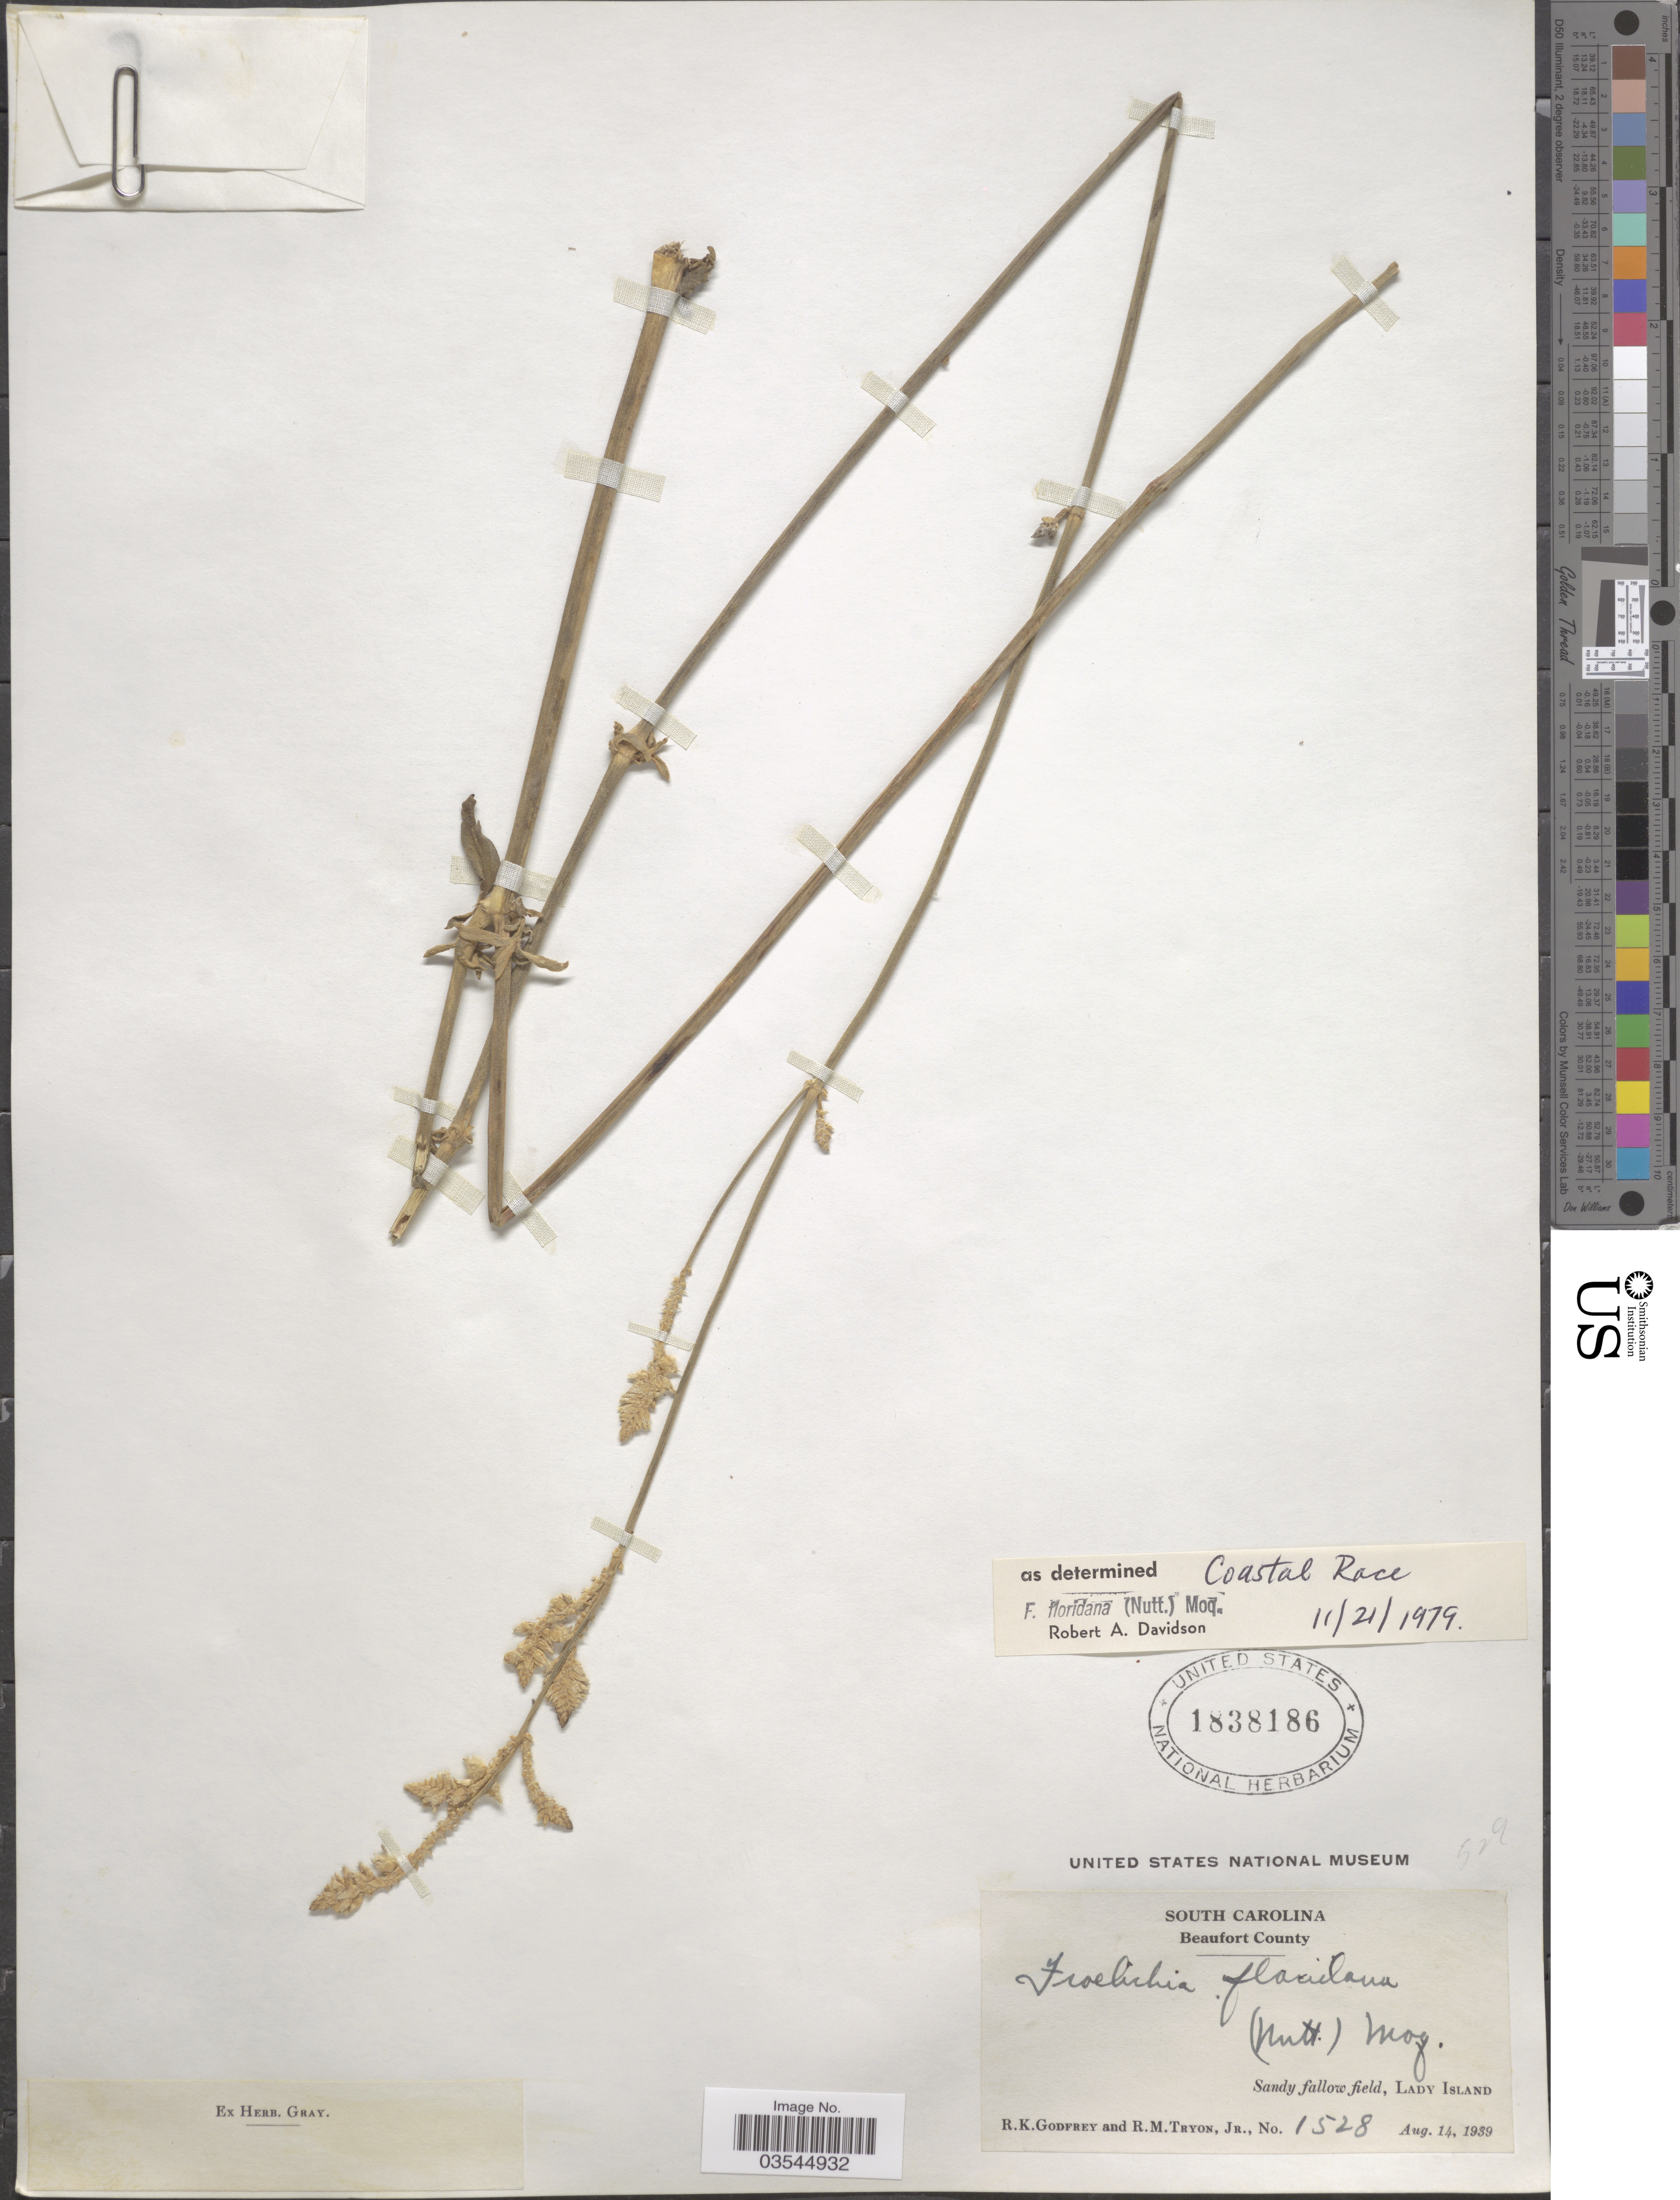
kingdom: Plantae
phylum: Tracheophyta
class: Magnoliopsida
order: Caryophyllales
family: Amaranthaceae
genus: Froelichia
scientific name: Froelichia floridana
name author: (Nutt.) Moq.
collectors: R. K. Godfrey & R. Tryon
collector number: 1528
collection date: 1939-08-14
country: United States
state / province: South Carolina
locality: Beaufort County. Lady Island.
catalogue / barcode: US 1838186